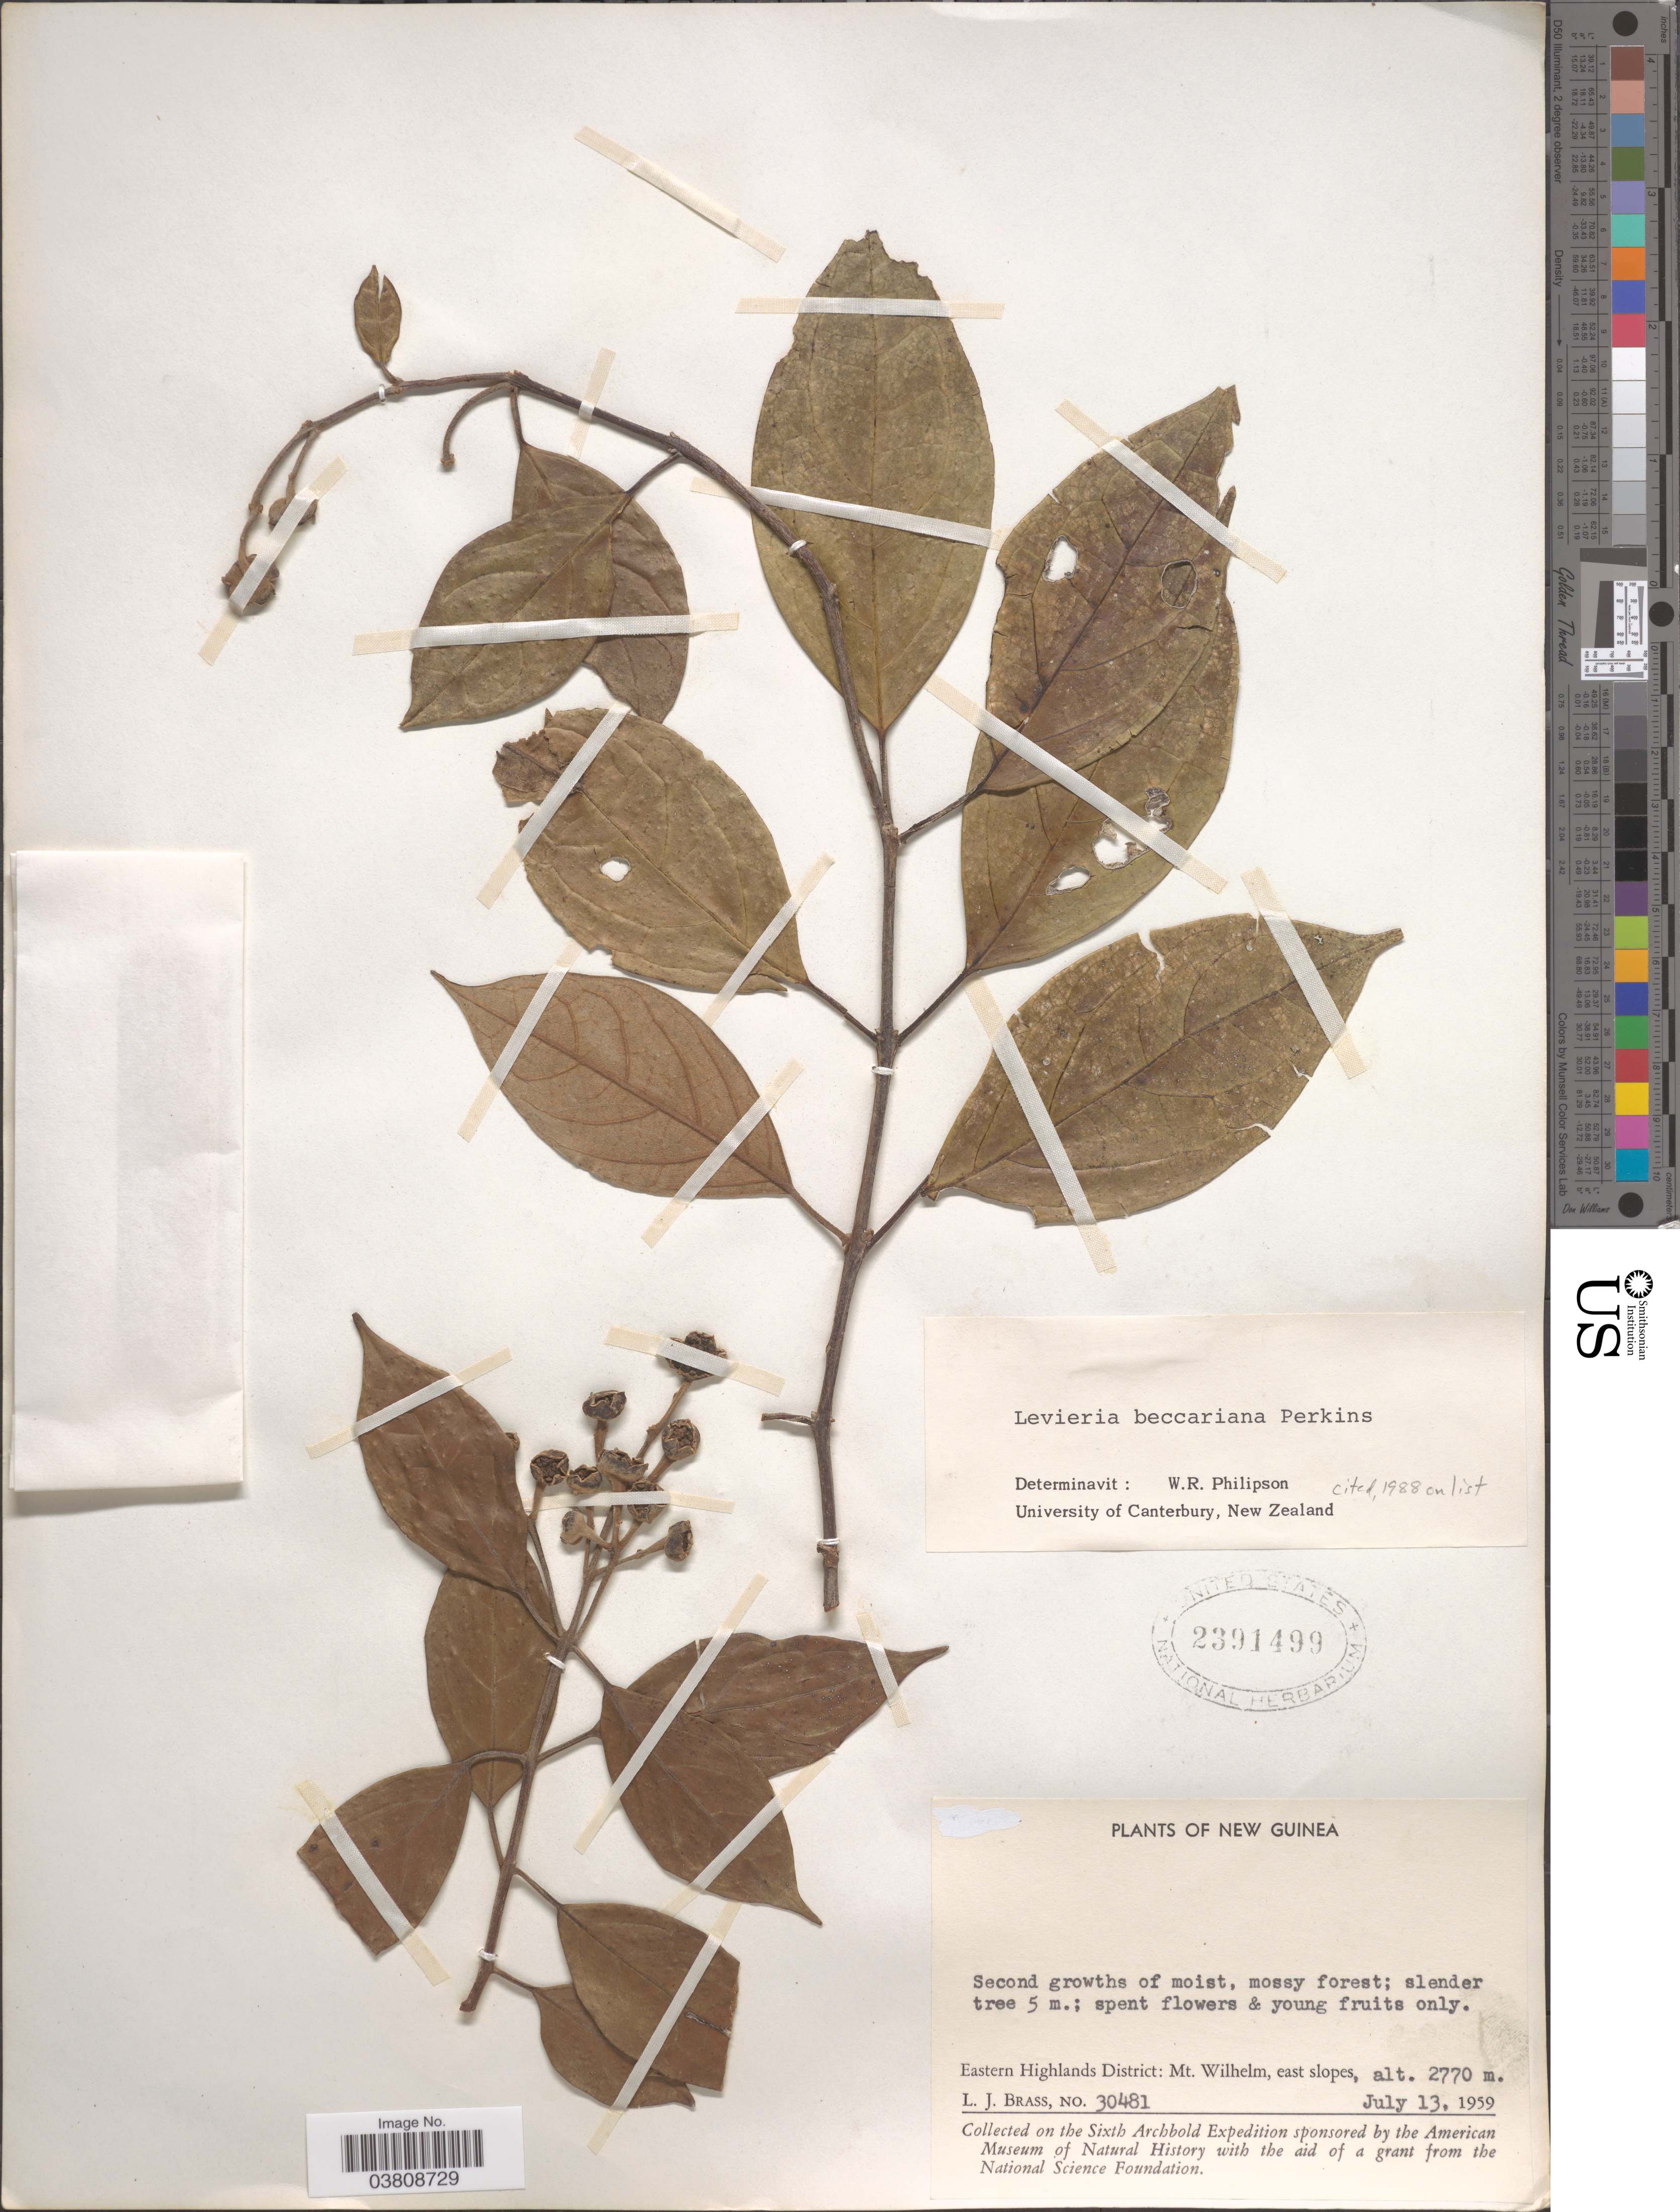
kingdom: Plantae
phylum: Tracheophyta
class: Magnoliopsida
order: Laurales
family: Monimiaceae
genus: Levieria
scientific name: Levieria beccariana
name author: Perk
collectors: L. J. Brass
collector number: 30481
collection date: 1959-07-13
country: Papua New Guinea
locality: New Guinea. Eastern Highlands District: Mt. Wilhelm.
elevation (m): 2770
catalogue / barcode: US 2391499